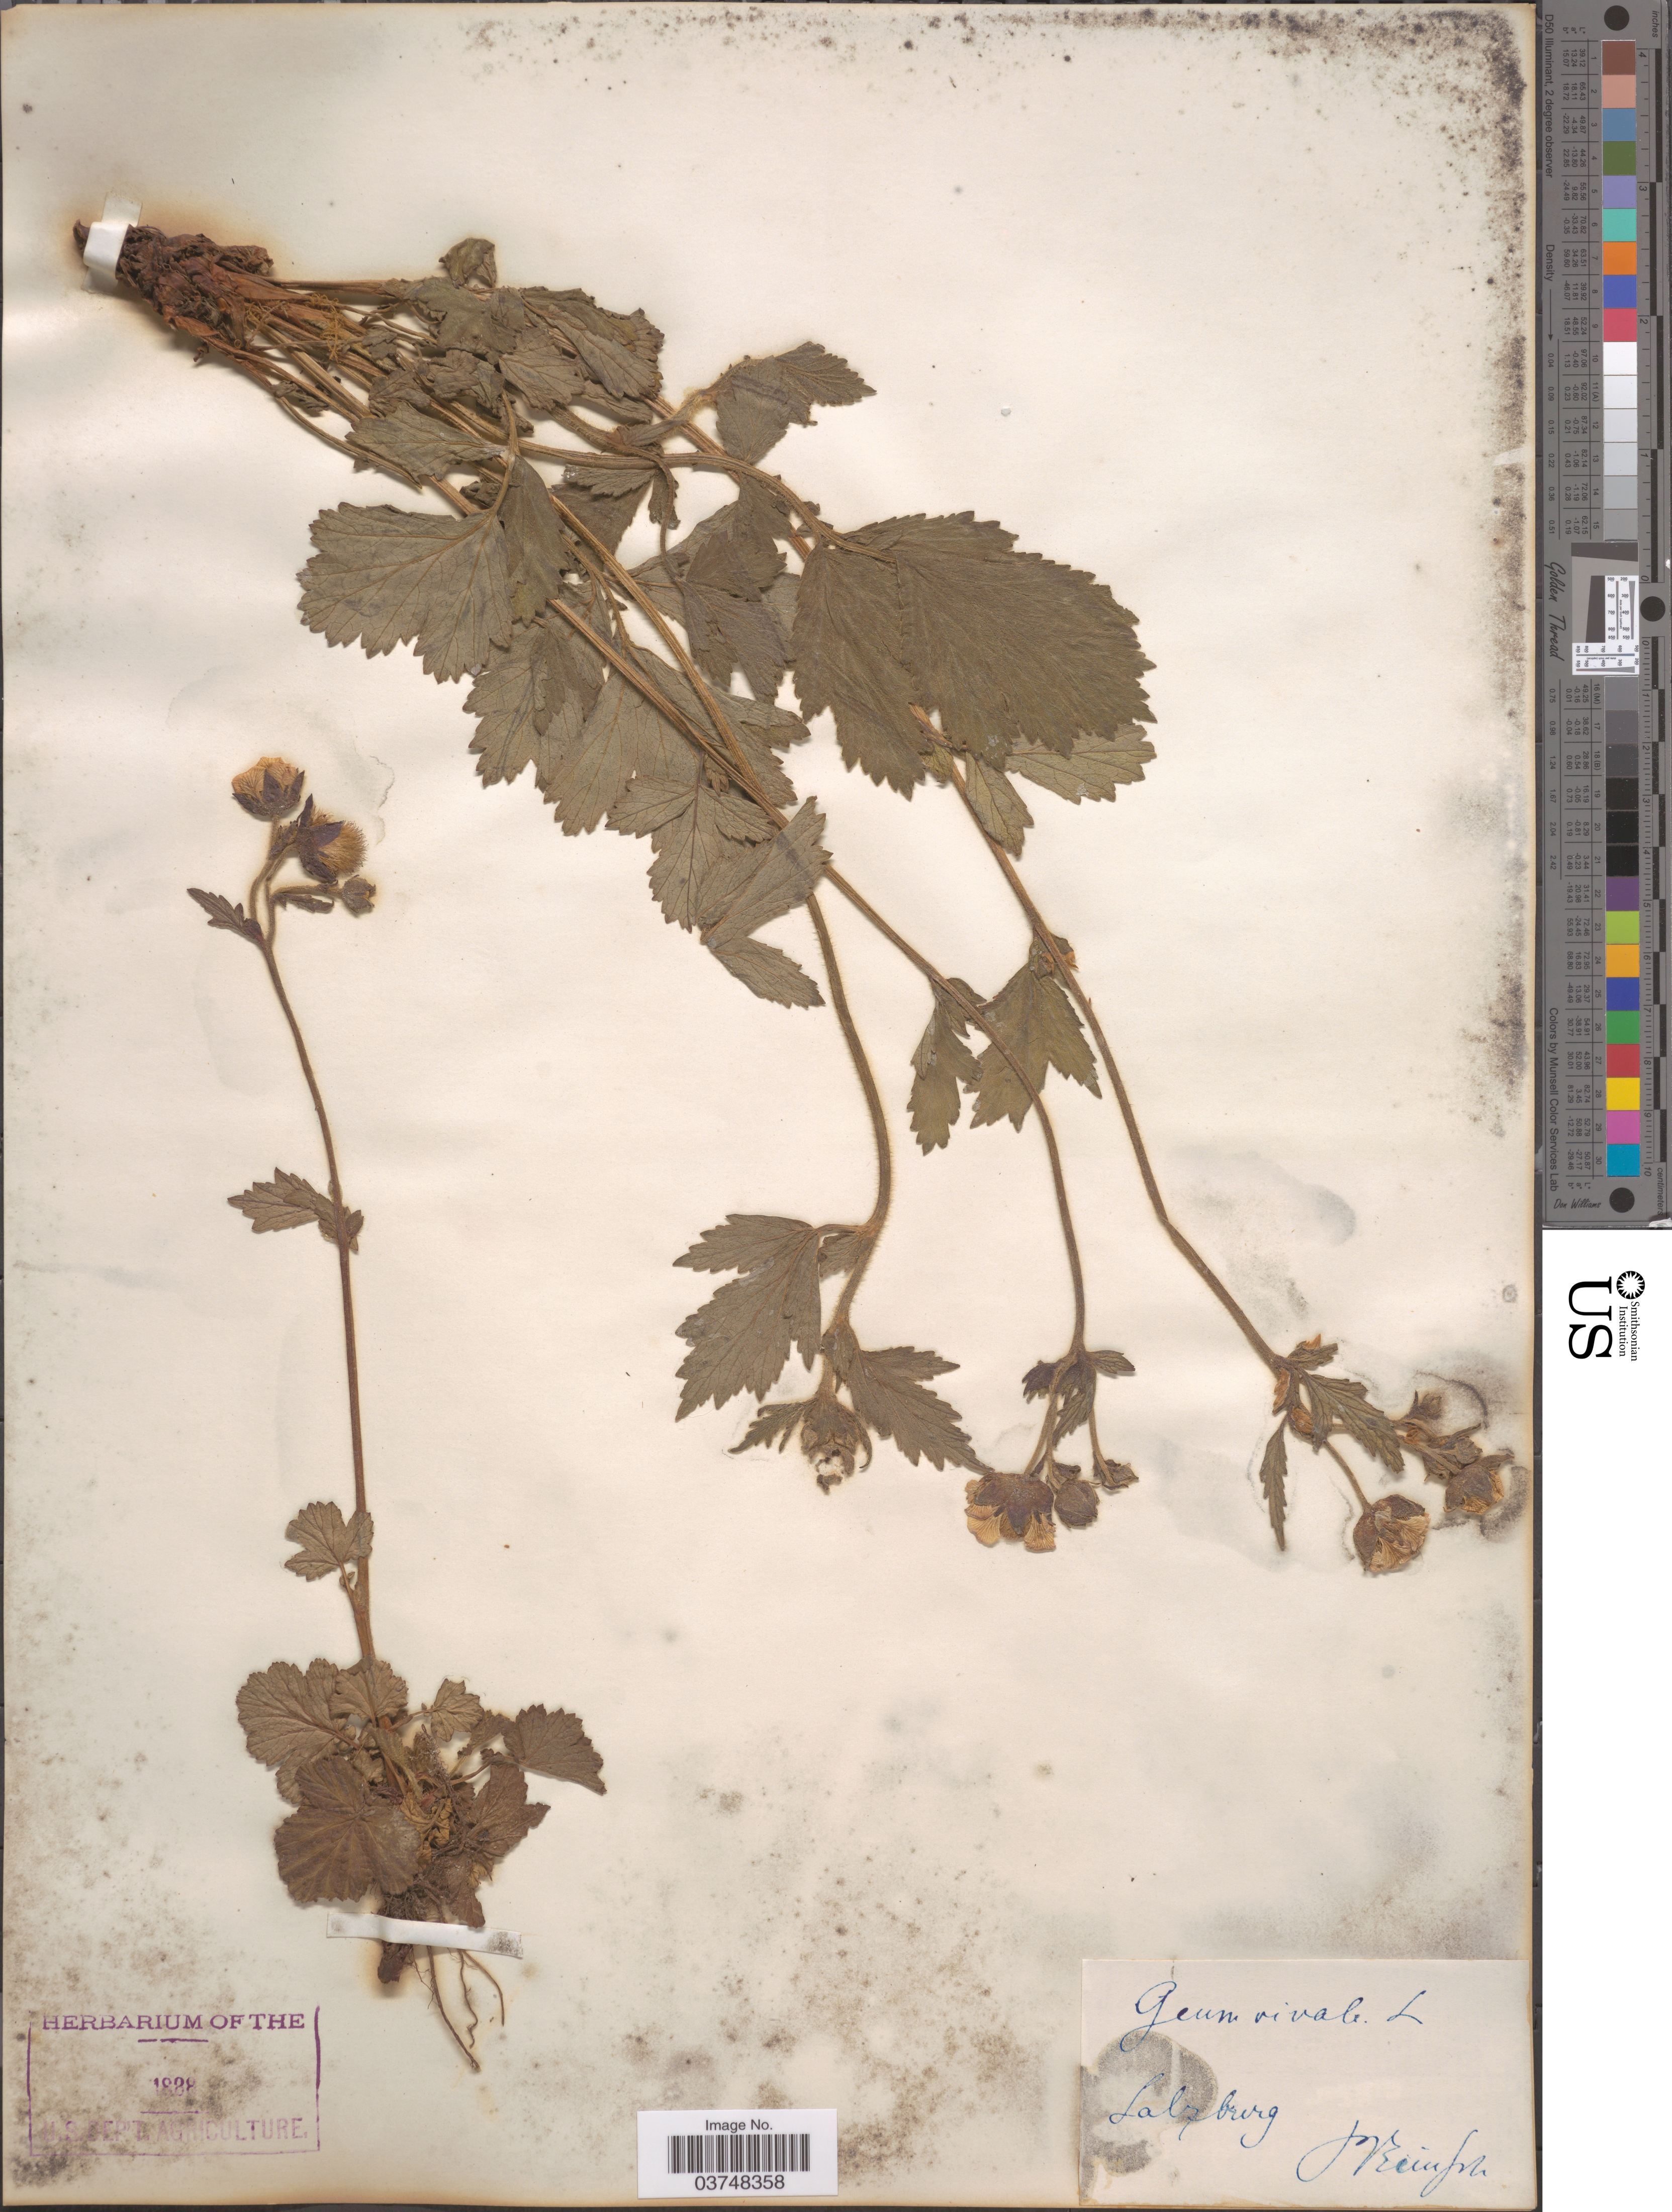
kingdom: Plantae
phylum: Tracheophyta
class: Magnoliopsida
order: Rosales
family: Rosaceae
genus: Geum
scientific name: Geum rivale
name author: L.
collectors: P. Reinsch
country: Austria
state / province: Salzburg